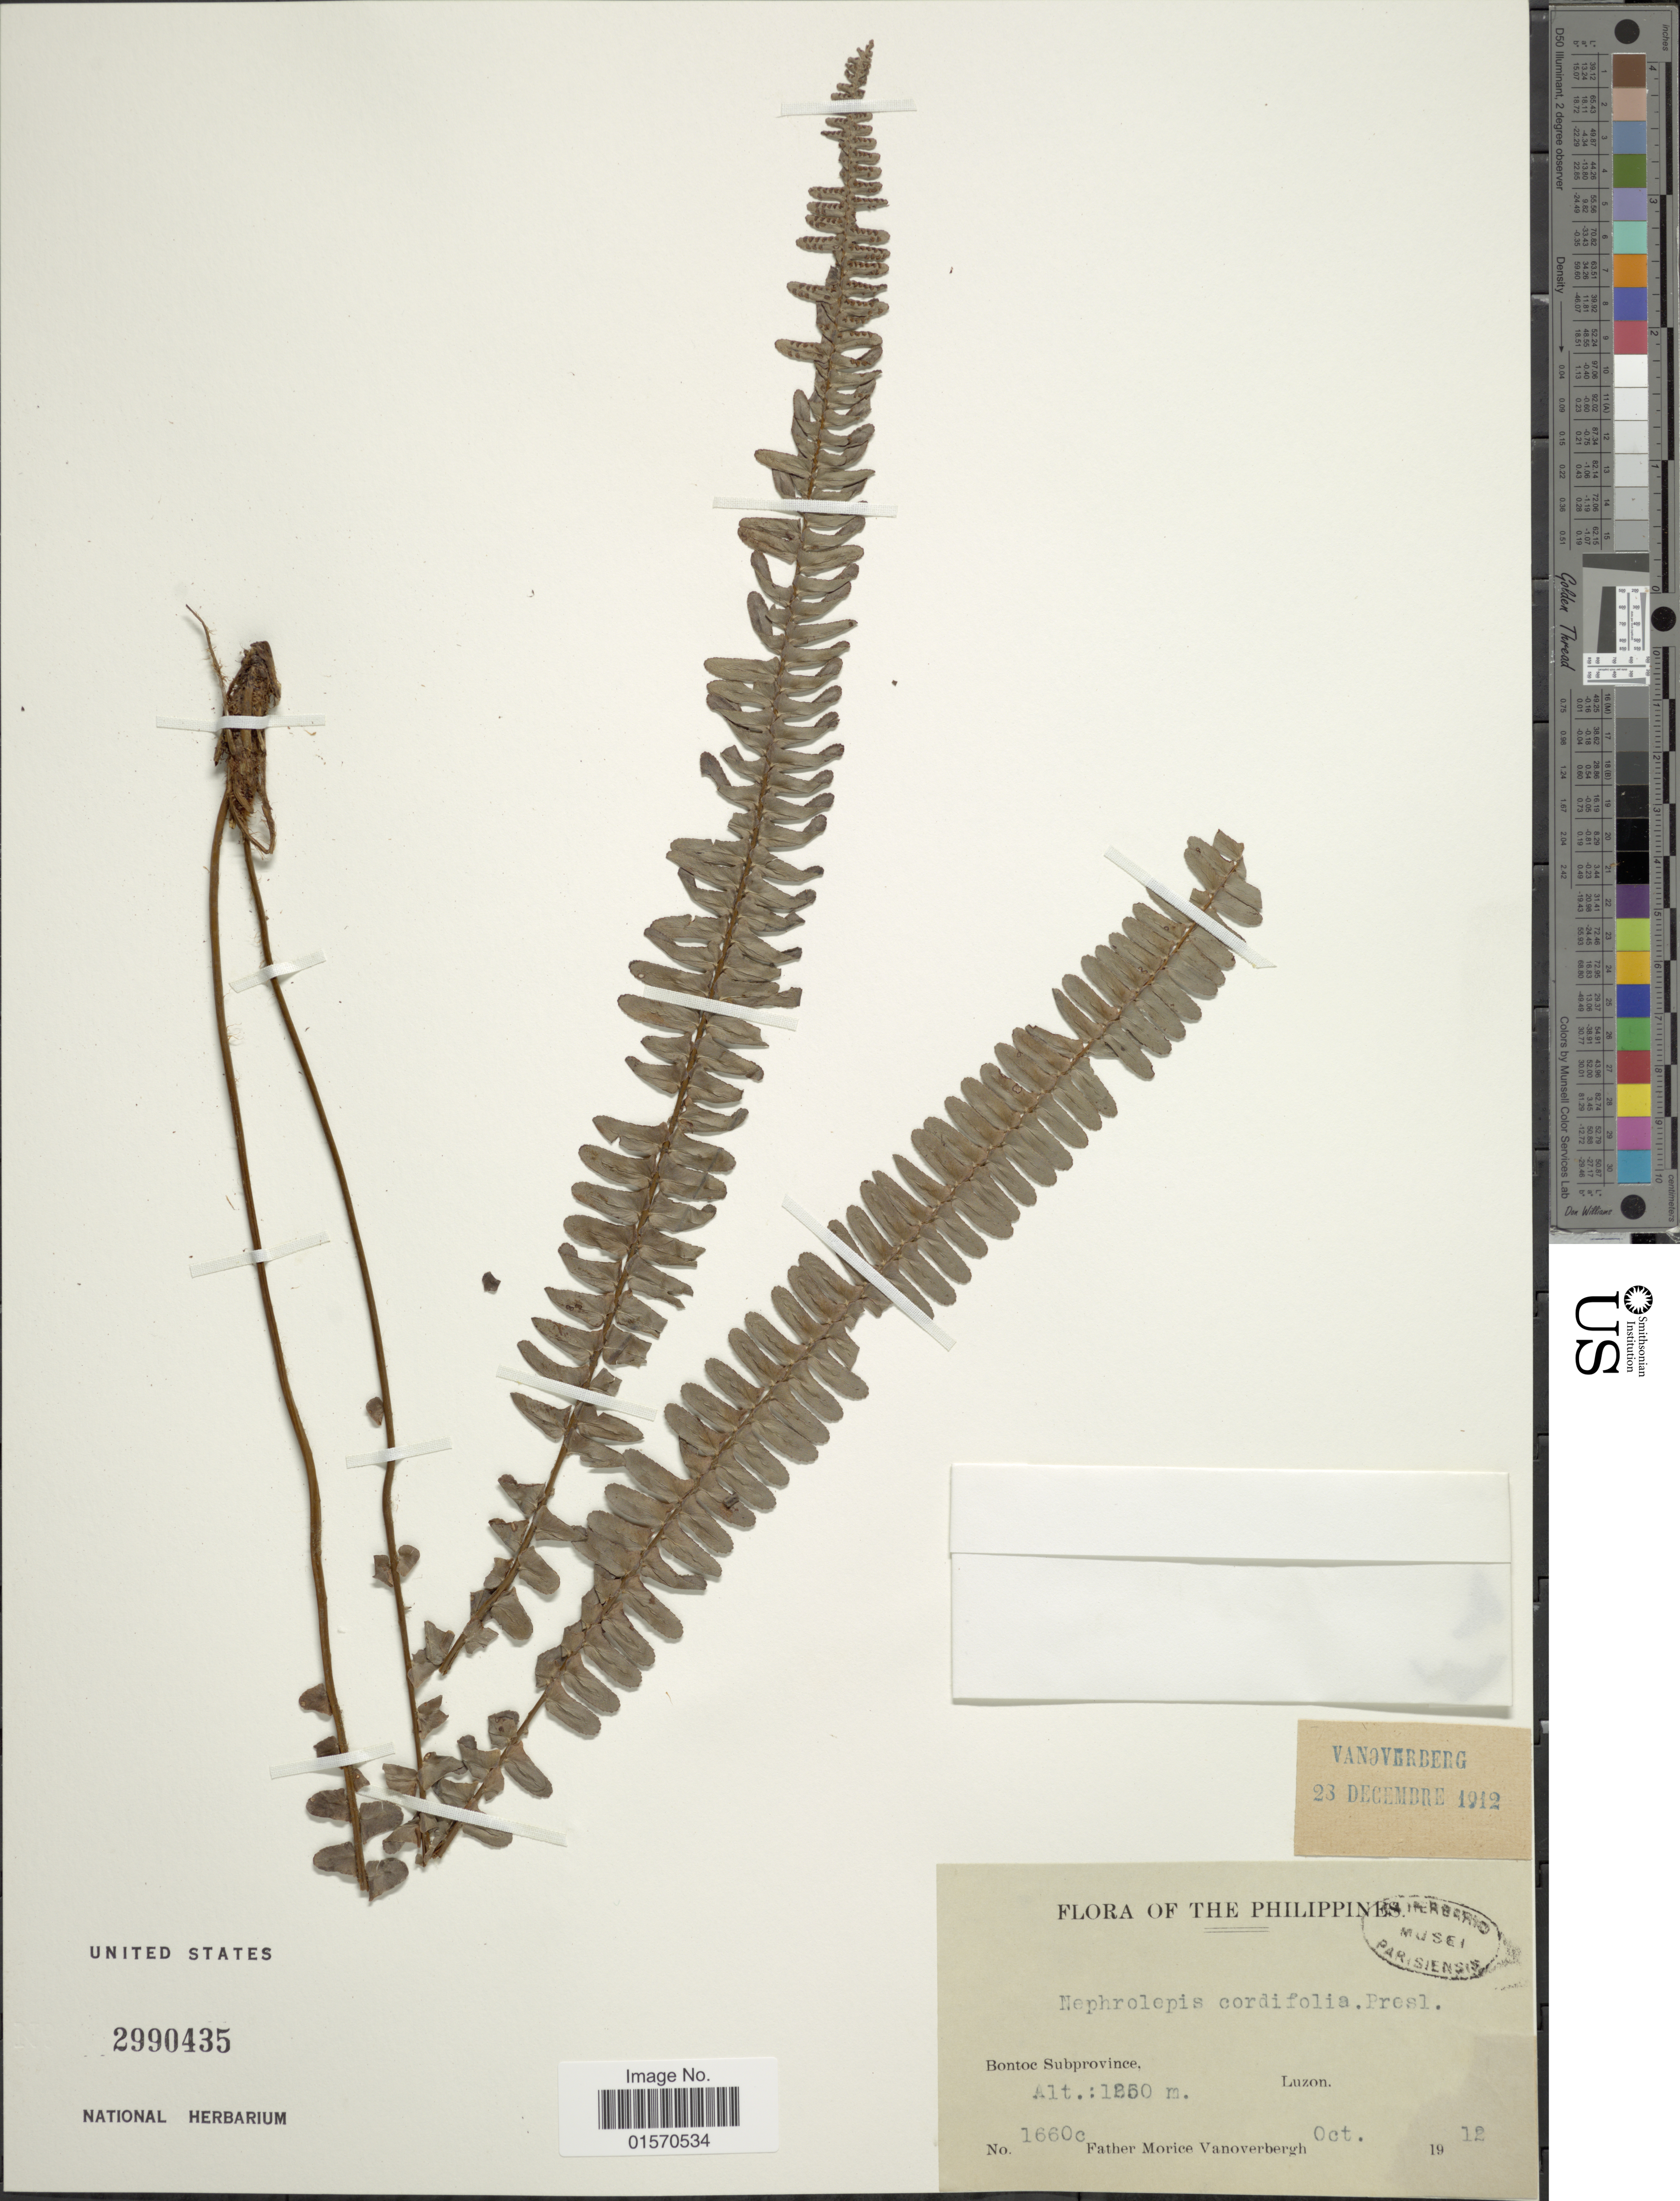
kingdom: Plantae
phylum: Tracheophyta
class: Polypodiopsida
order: Polypodiales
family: Nephrolepidaceae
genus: Nephrolepis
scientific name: Nephrolepis cordifolia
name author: (L.) C. Presl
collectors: M. Vanoverbergh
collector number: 1660c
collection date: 1912-10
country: Philippines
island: Luzon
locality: Bontoc Subprovince, Luzon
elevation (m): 1250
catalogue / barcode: US 2990435